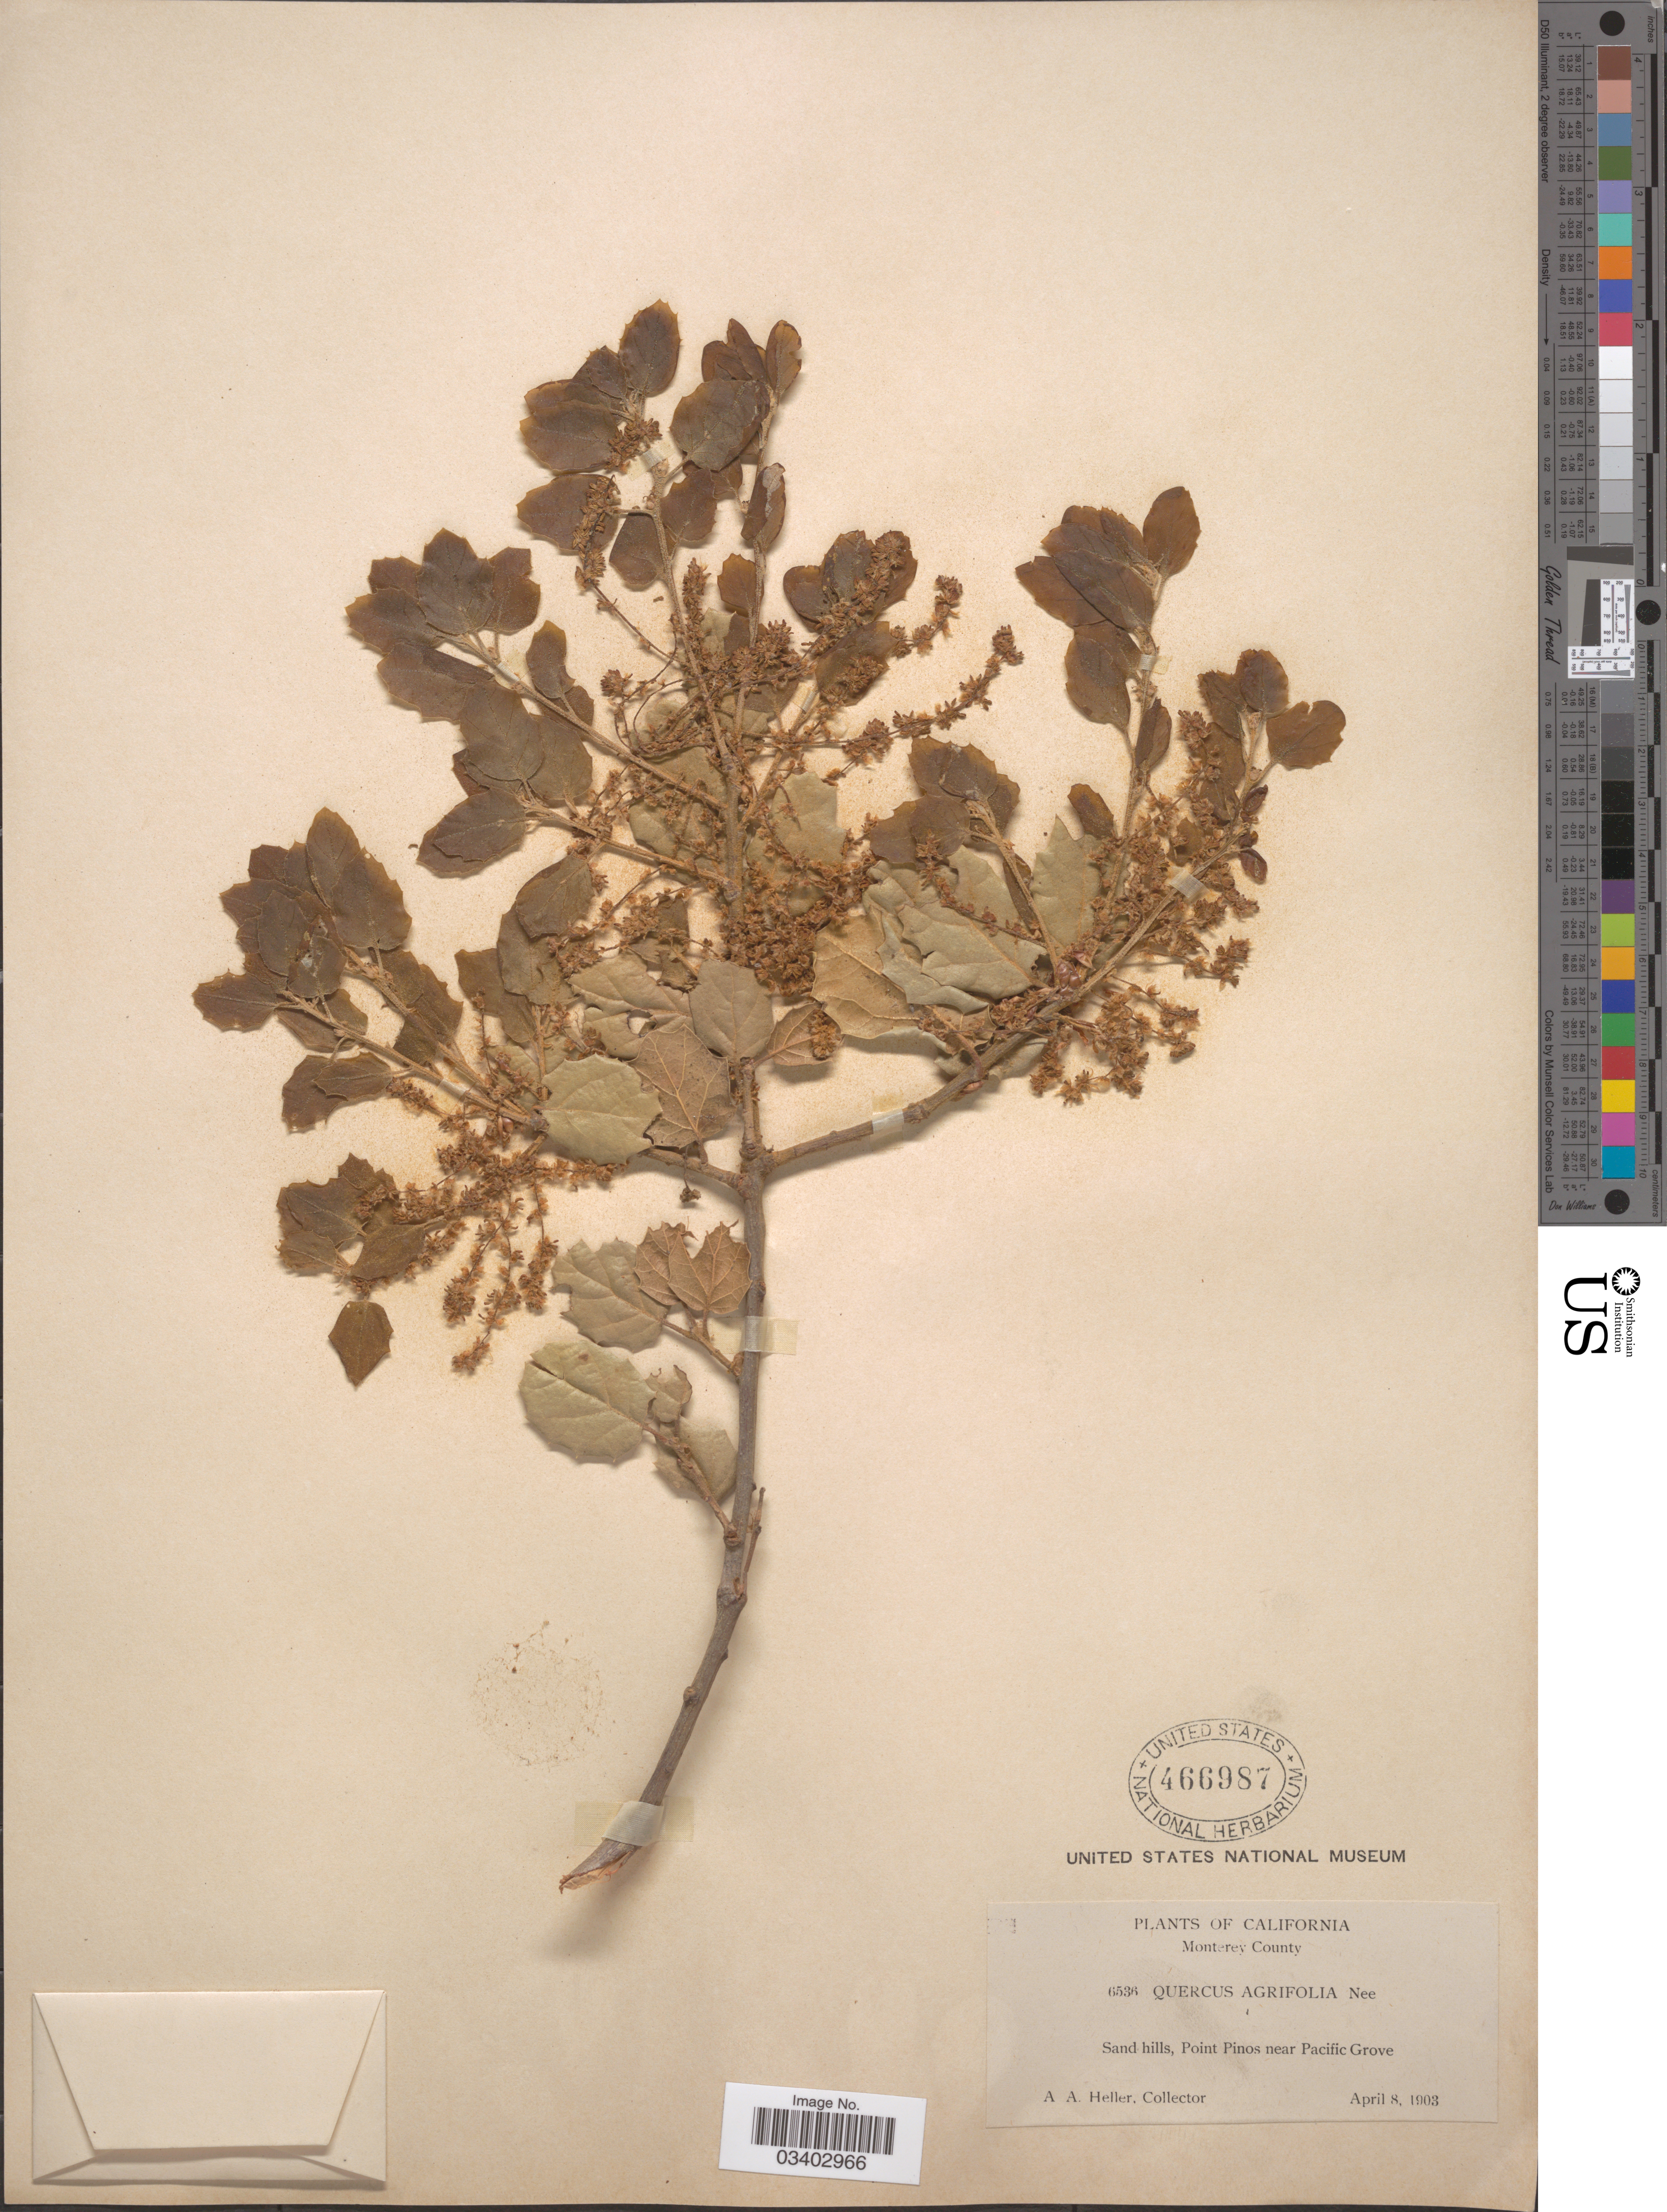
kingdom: Plantae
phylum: Tracheophyta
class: Magnoliopsida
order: Fagales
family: Fagaceae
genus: Quercus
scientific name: Quercus agrifolia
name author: Née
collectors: A. A. Heller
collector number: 6536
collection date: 1903-04-08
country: United States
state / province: California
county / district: Monterey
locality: Monterey County, Sand hills, Point Pinos near Pacific Grove.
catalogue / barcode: US 466987